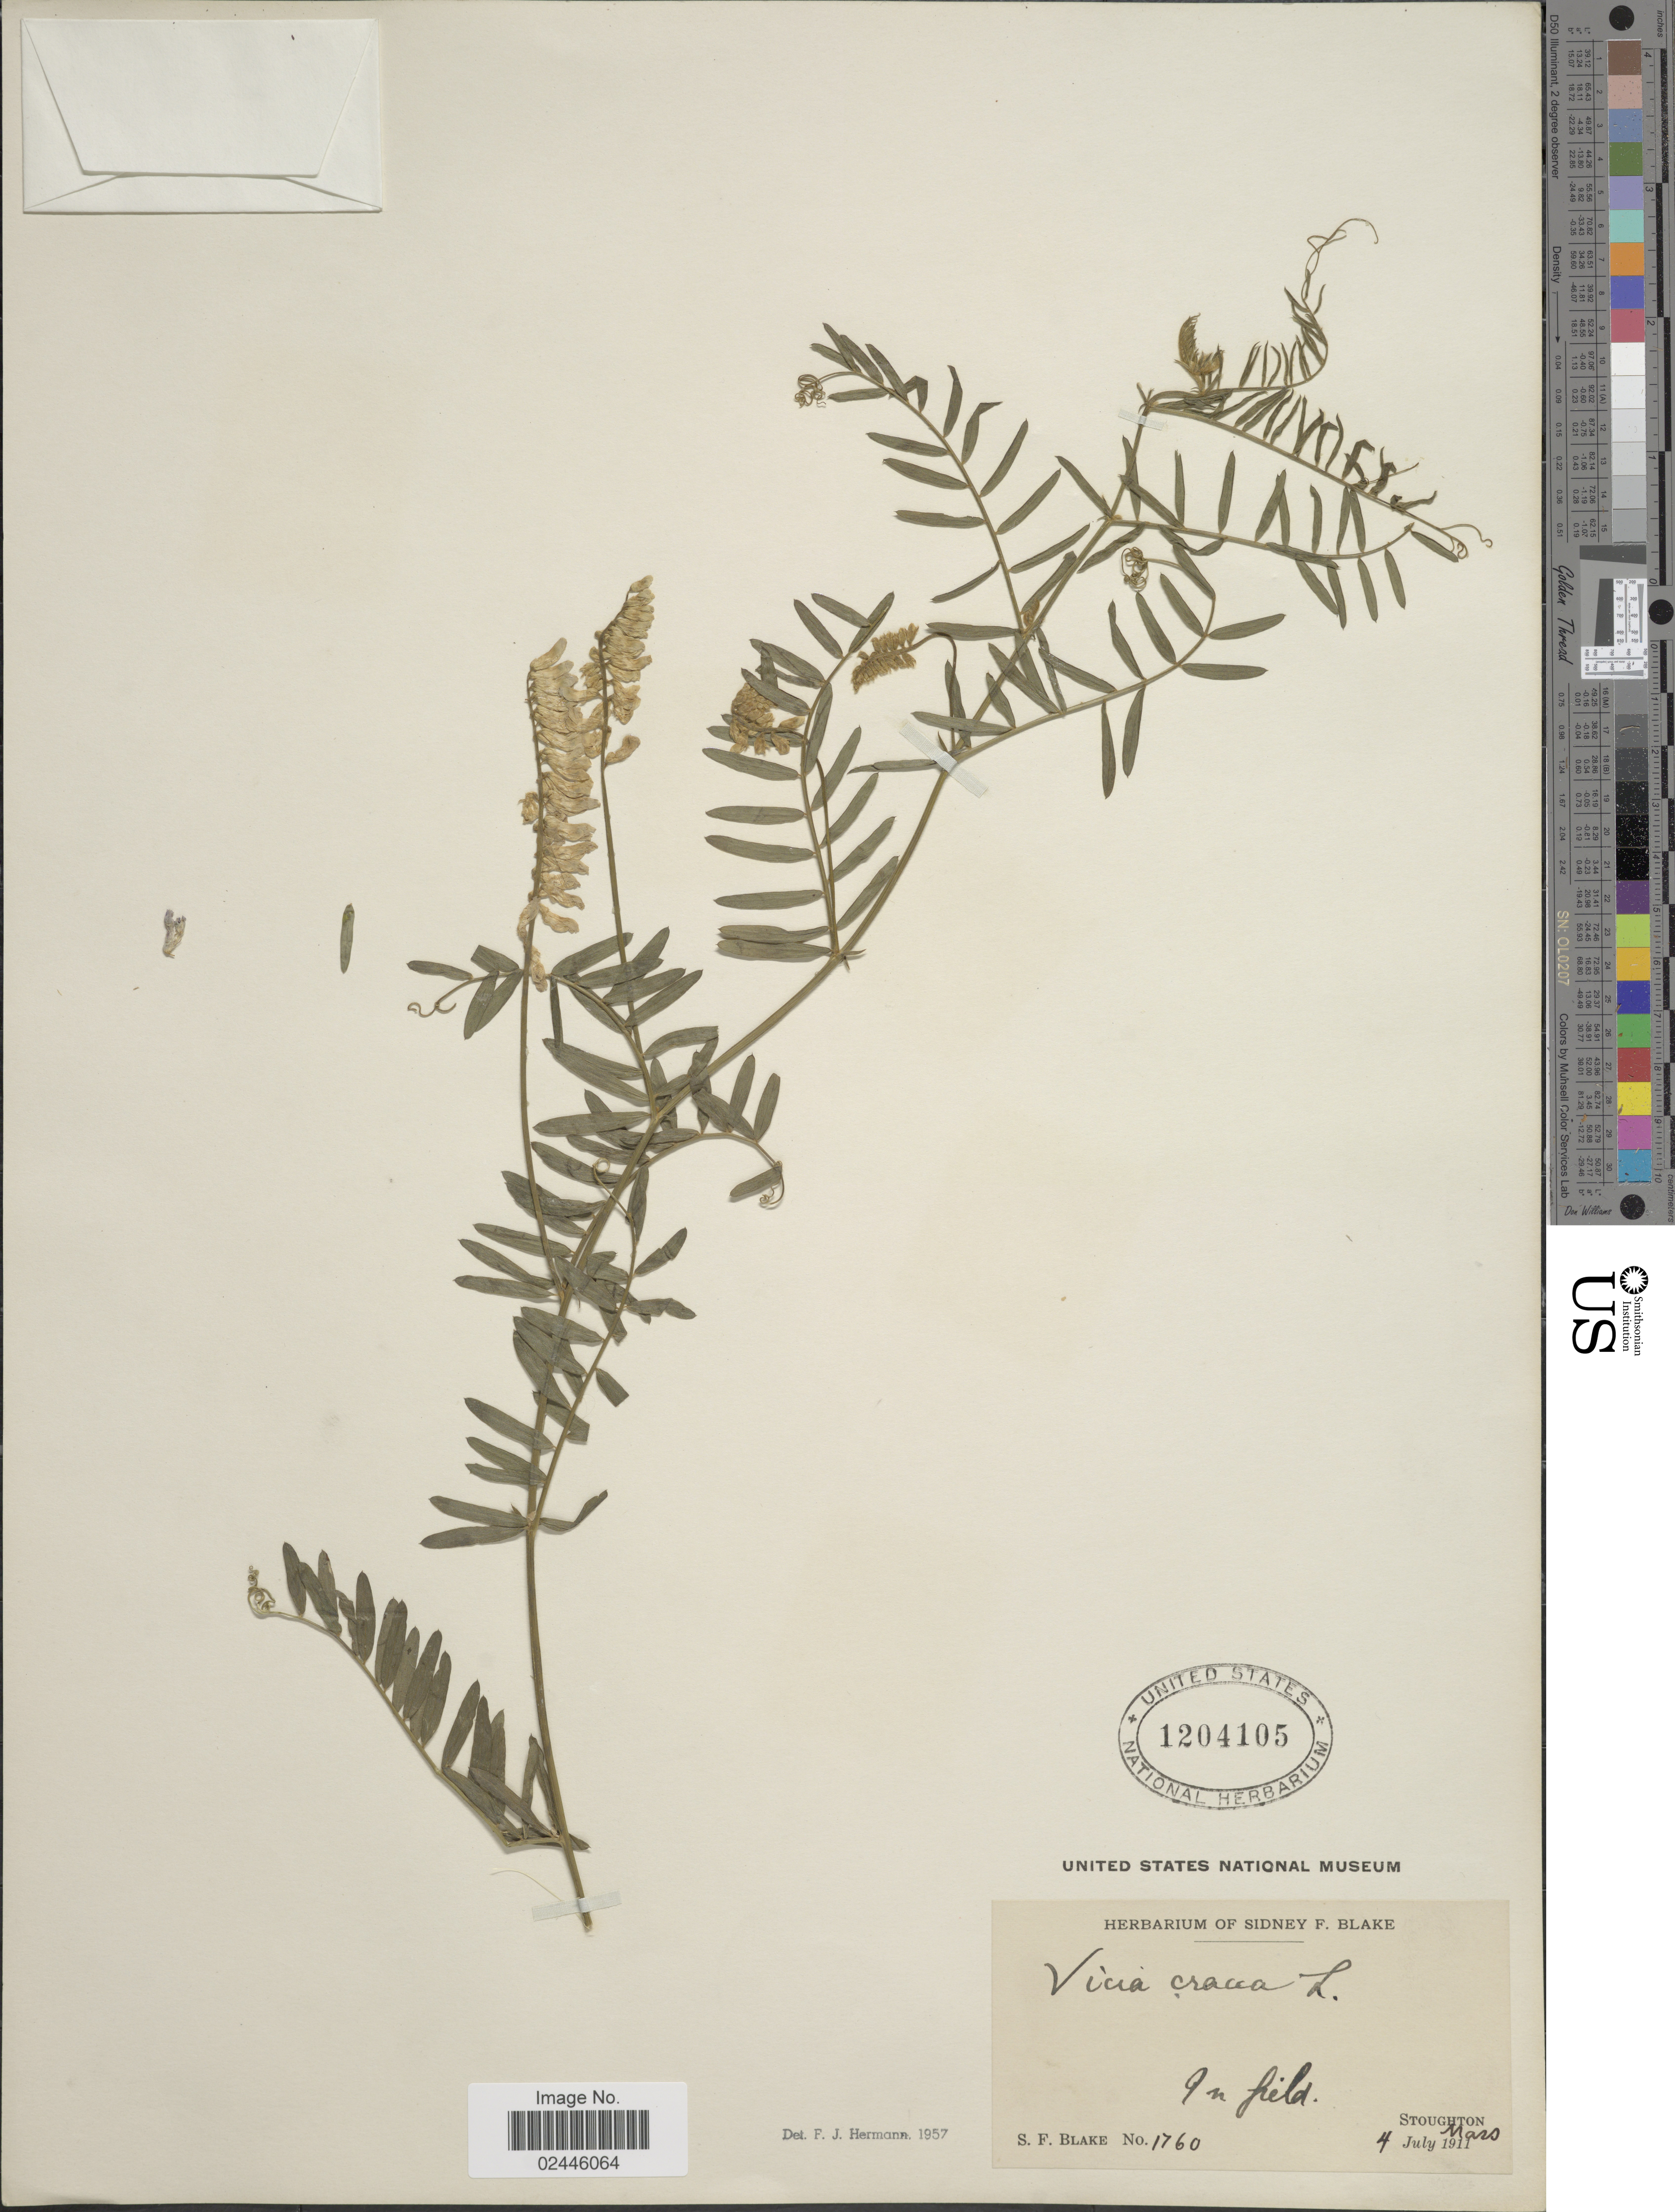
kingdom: Plantae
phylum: Tracheophyta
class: Magnoliopsida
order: Fabales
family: Fabaceae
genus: Vicia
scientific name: Vicia cracca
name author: L.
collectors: S. Blake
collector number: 1760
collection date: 1911-07-04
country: United States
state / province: Massachusetts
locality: In field, Stoughton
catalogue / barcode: US 1204105